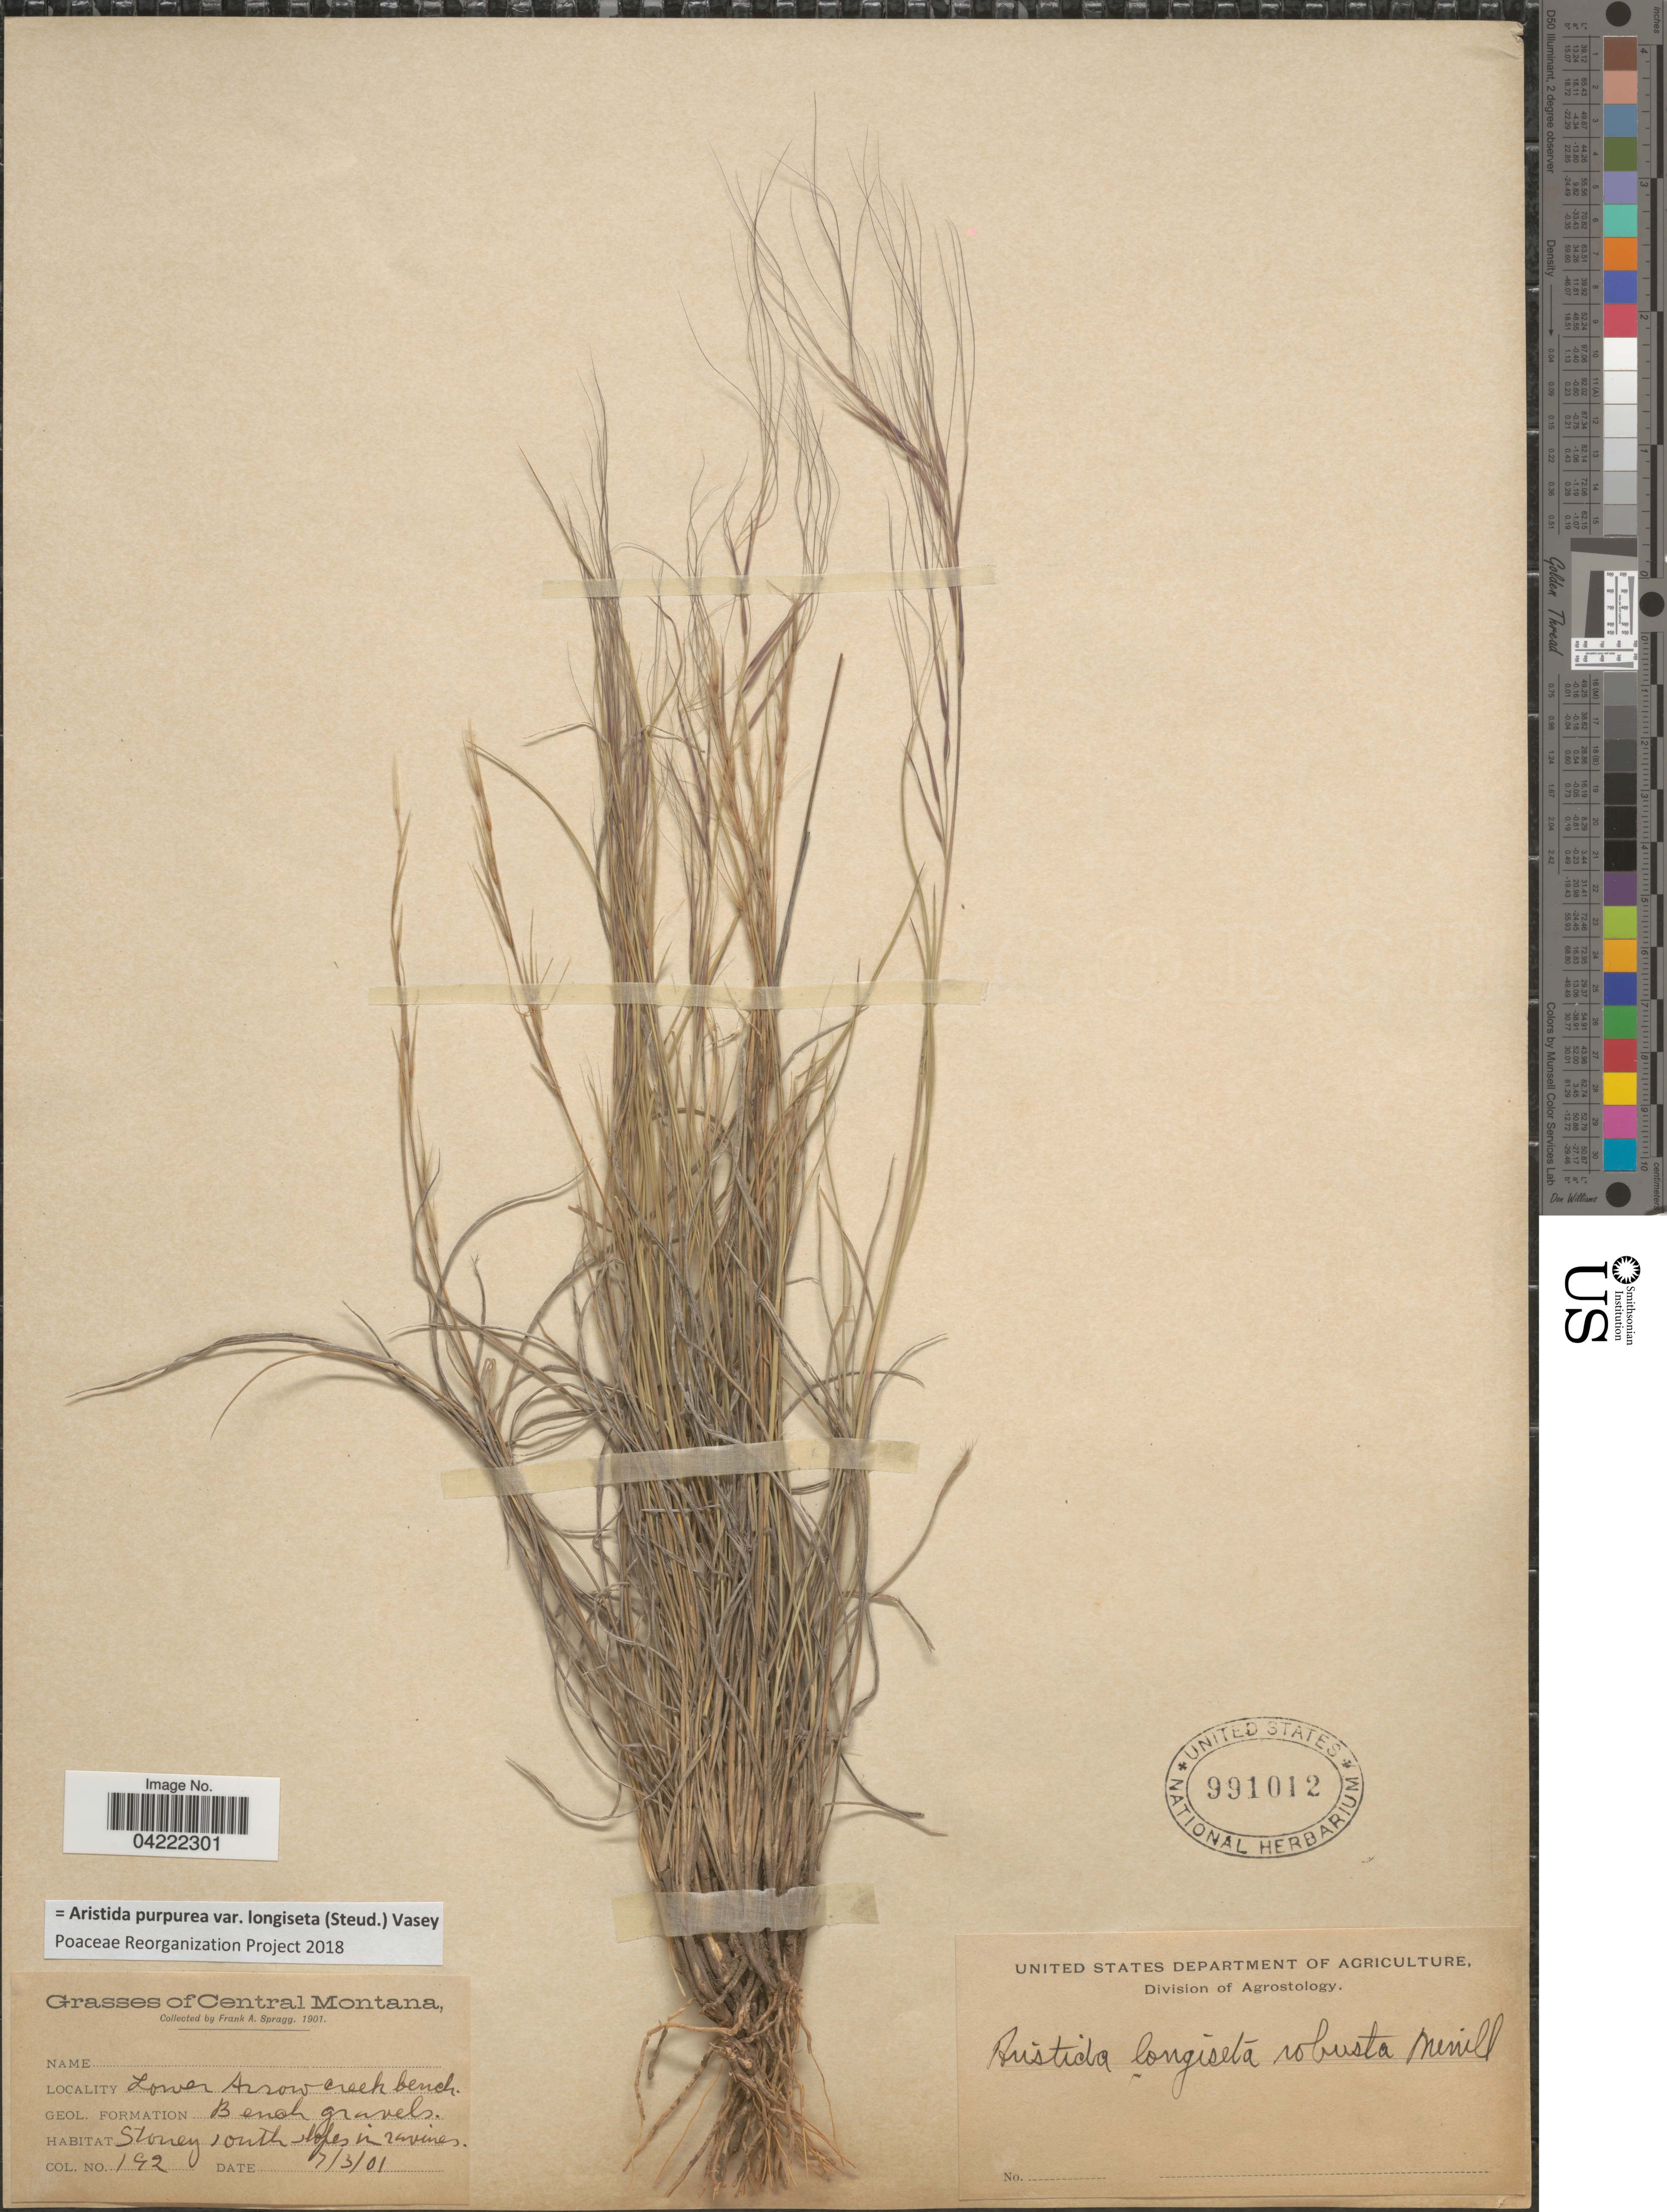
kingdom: Plantae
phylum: Tracheophyta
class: Liliopsida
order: Poales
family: Poaceae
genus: Aristida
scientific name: Aristida purpurea var. longiseta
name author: (Steud.) Vasey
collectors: F. Spragg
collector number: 192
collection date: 1901-07-03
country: United States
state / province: Montana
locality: Central Montana. Lower Arrow Creek bench. Geol. Formation Bench gravels. Stoney south slopes in ravines.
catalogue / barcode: US 991012